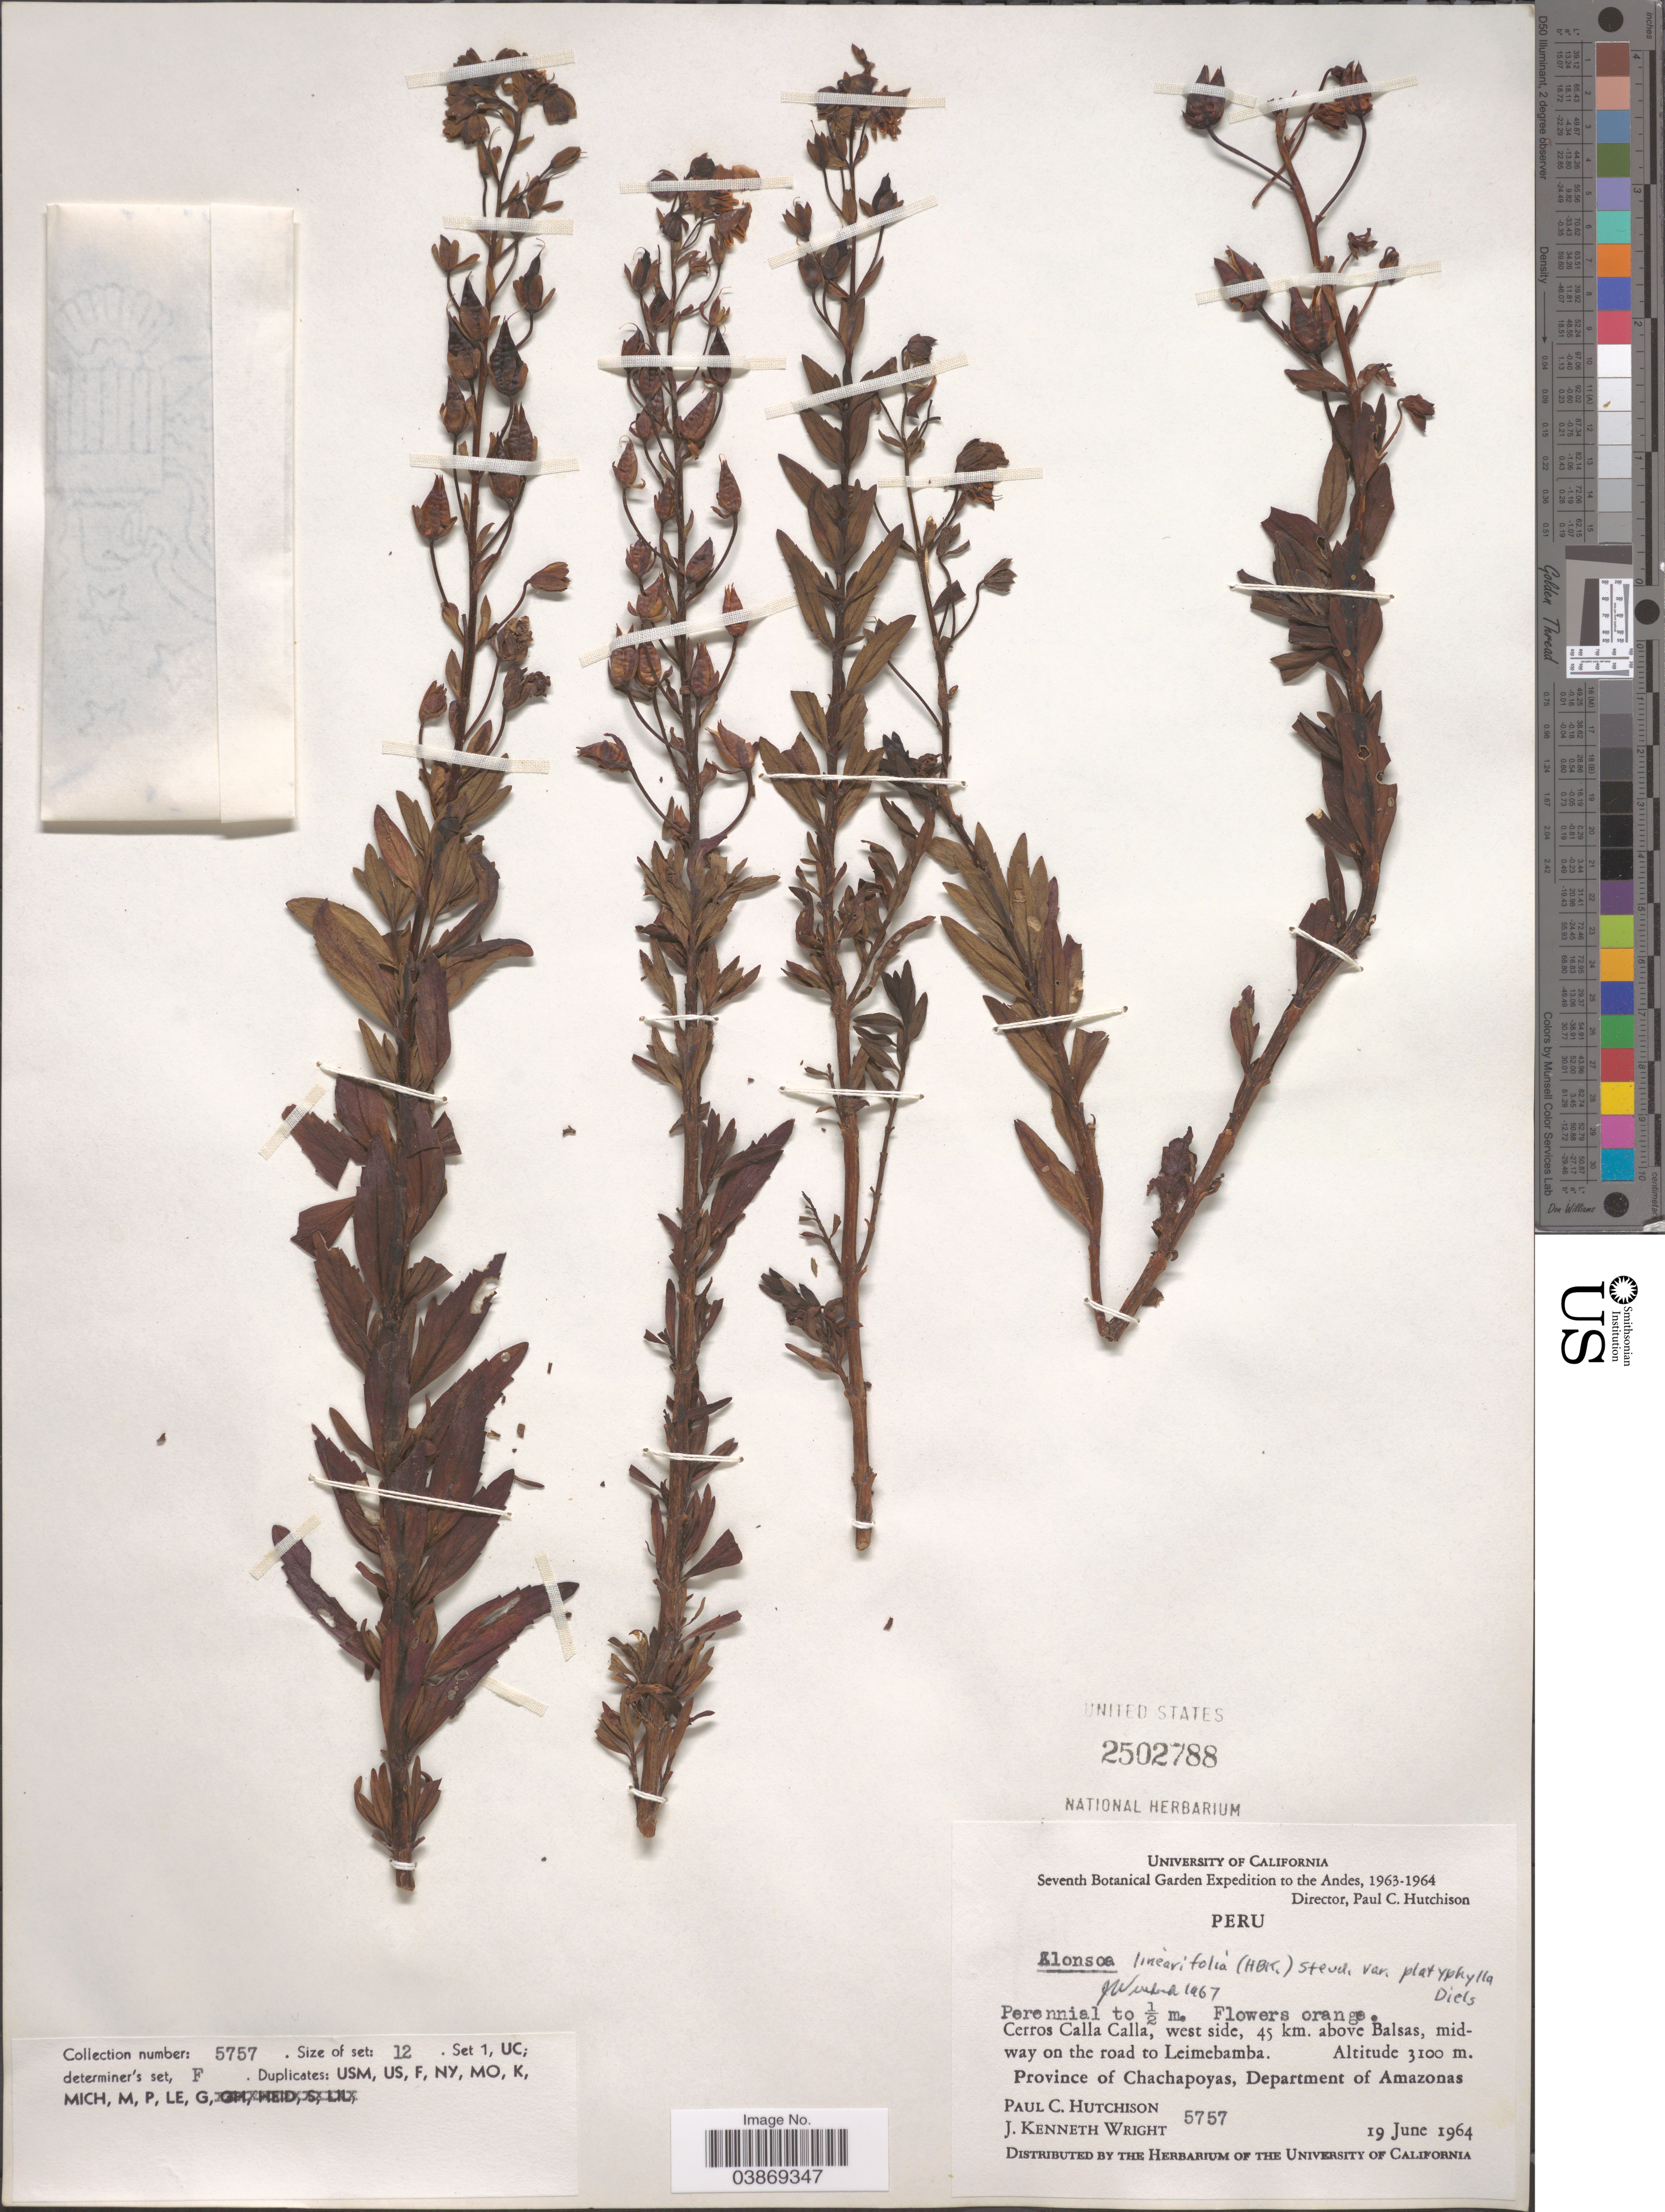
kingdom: Plantae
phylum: Tracheophyta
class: Magnoliopsida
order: Lamiales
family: Scrophulariaceae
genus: Alonsoa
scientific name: Alonsoa linearifolia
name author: Steud.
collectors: P. C. Hutchison & J. K. Wright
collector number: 5757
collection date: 1964-06-19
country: Peru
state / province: Amazonas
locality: The Andes. Cerros Calla Calla, west side, 45 km. above Balsas, midway on the road to Leimebamba. Province of Chachapoyas, Department of Amazonas.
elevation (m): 3100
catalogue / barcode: US 2502788